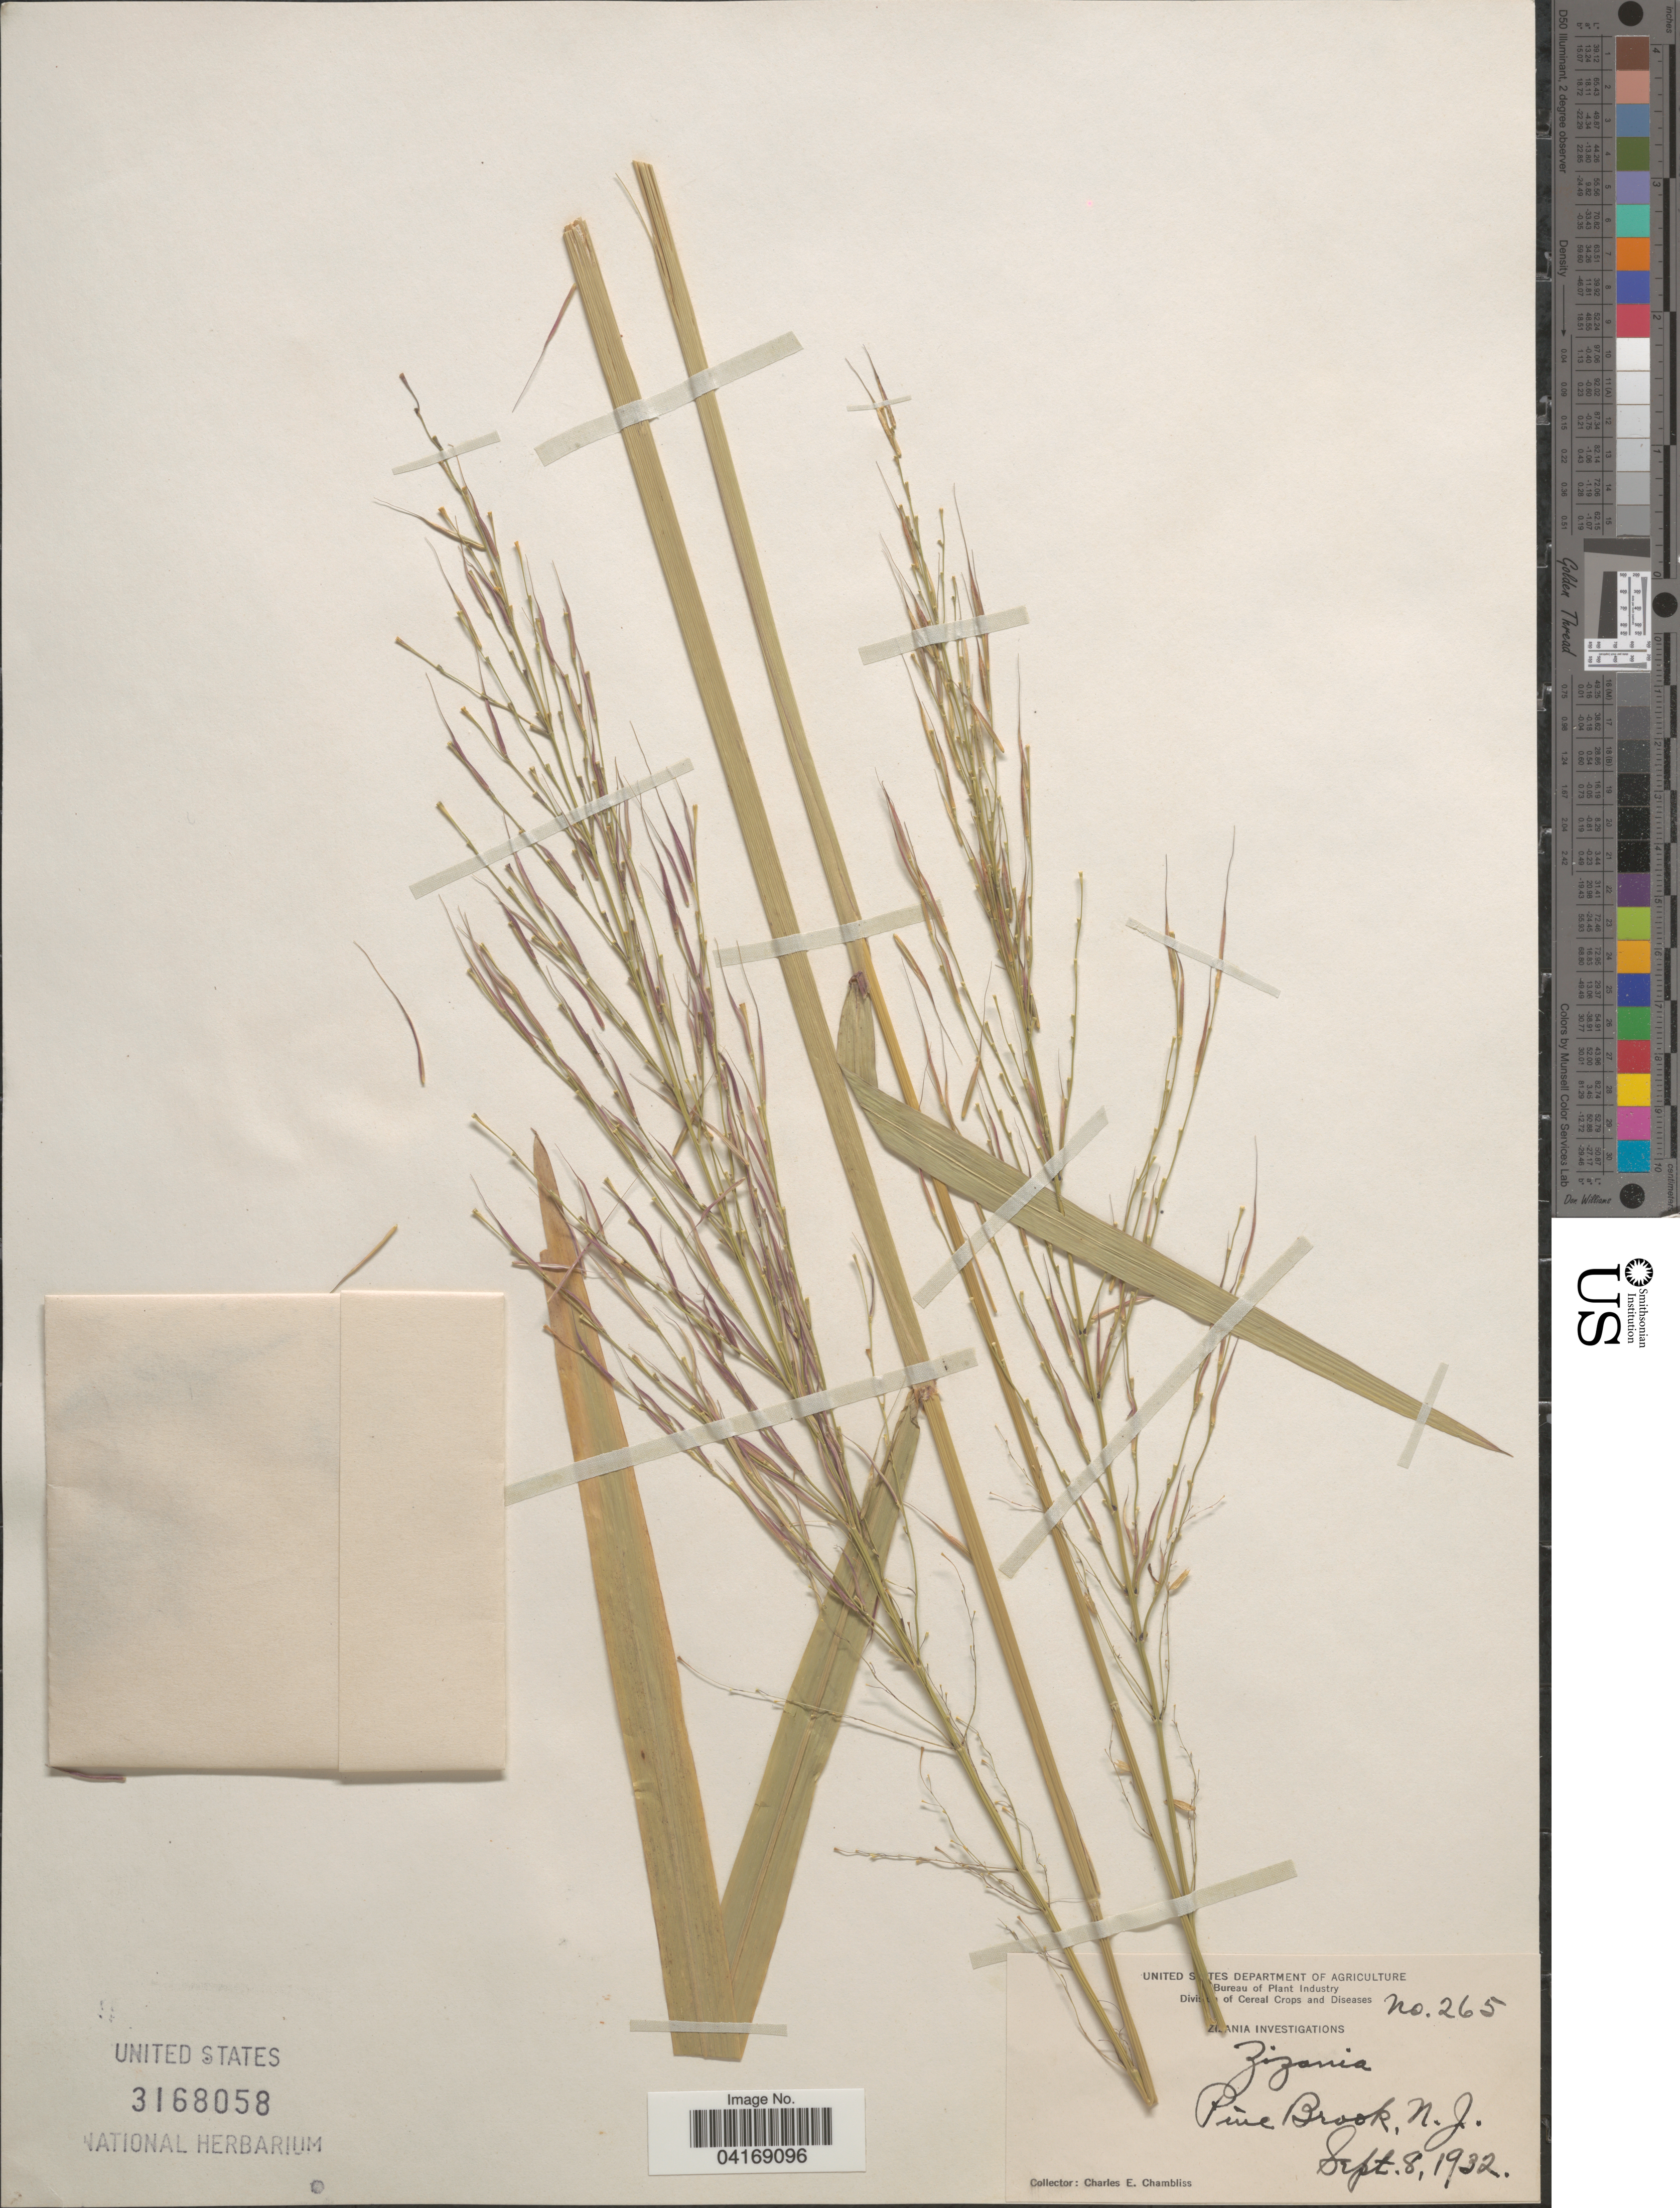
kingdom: Plantae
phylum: Tracheophyta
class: Liliopsida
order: Poales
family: Poaceae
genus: Zizania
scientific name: Zizania sp.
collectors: C. Chambliss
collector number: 265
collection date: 1932-09-08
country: United States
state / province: New Jersey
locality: Pine Brook.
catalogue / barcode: US 3168058